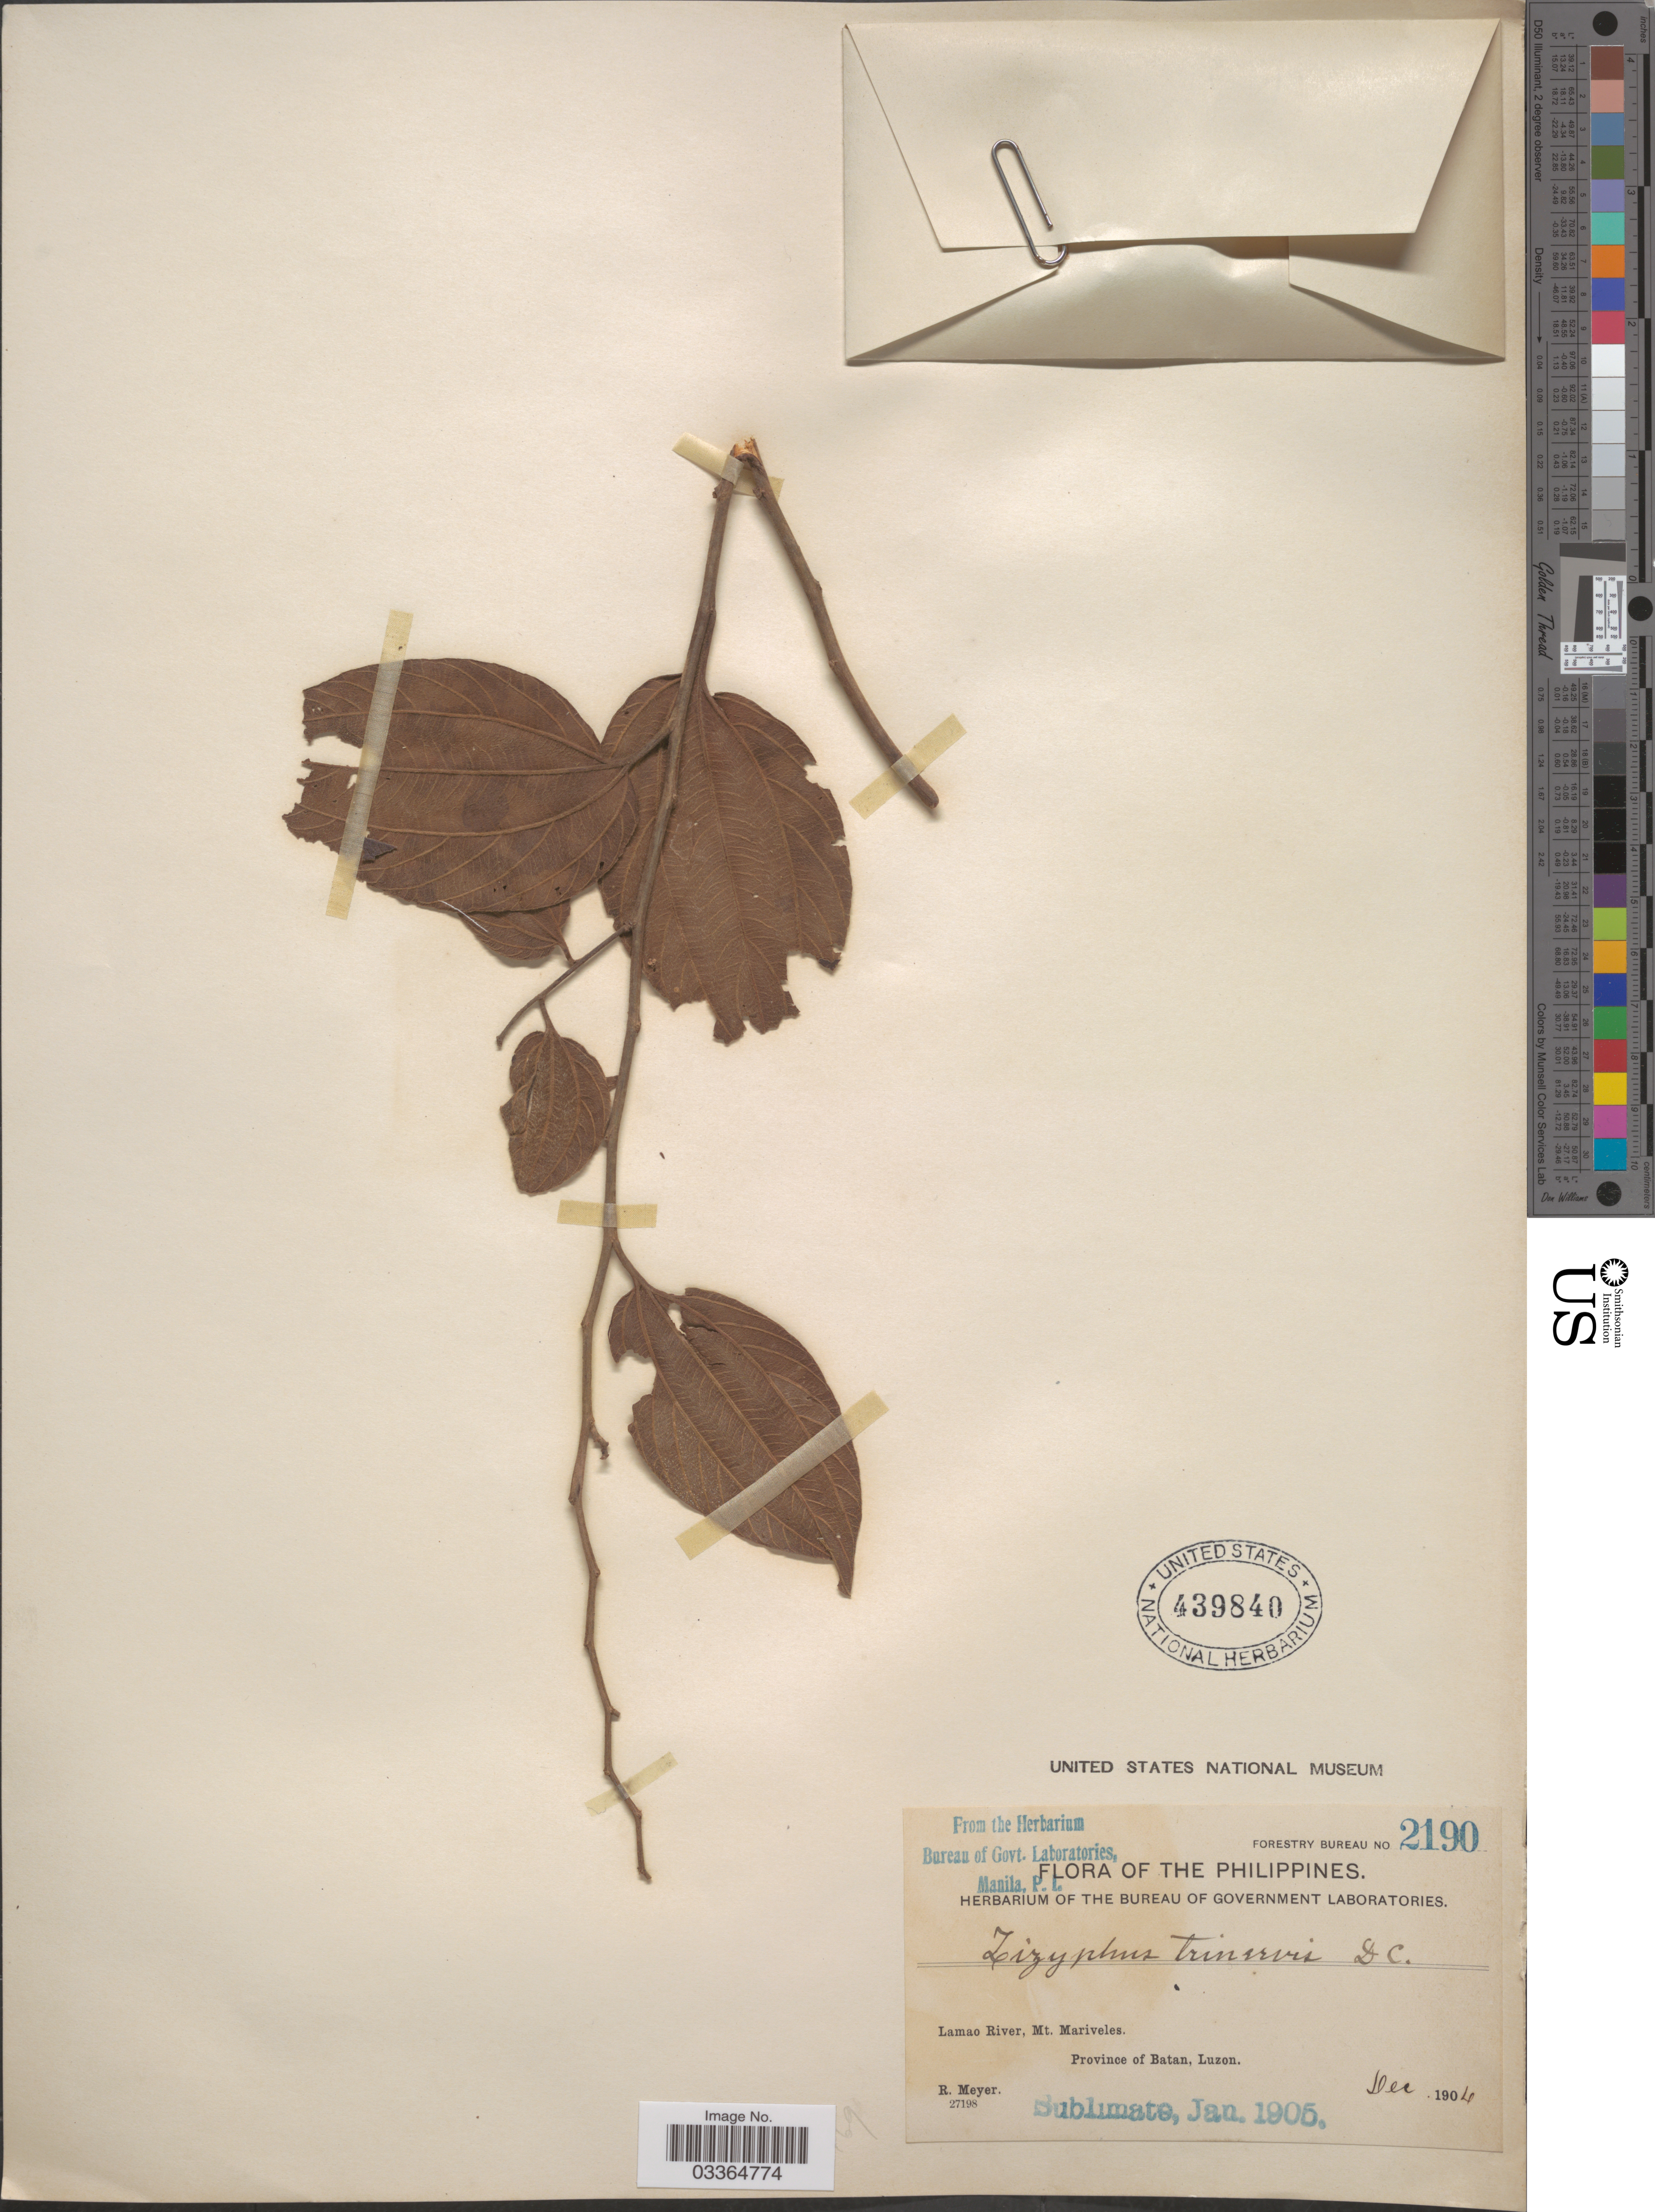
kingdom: Plantae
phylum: Tracheophyta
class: Magnoliopsida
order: Rosales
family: Rhamnaceae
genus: Ziziphus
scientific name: Ziziphus trinervia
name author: (Cav.) Poir.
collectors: R. Meyer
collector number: Forestry Bureau 2190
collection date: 1904-12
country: Philippines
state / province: Cagayan Valley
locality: Lamao River, Mt. Mariveles. Province of Batan, Luzon.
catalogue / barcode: US 439840